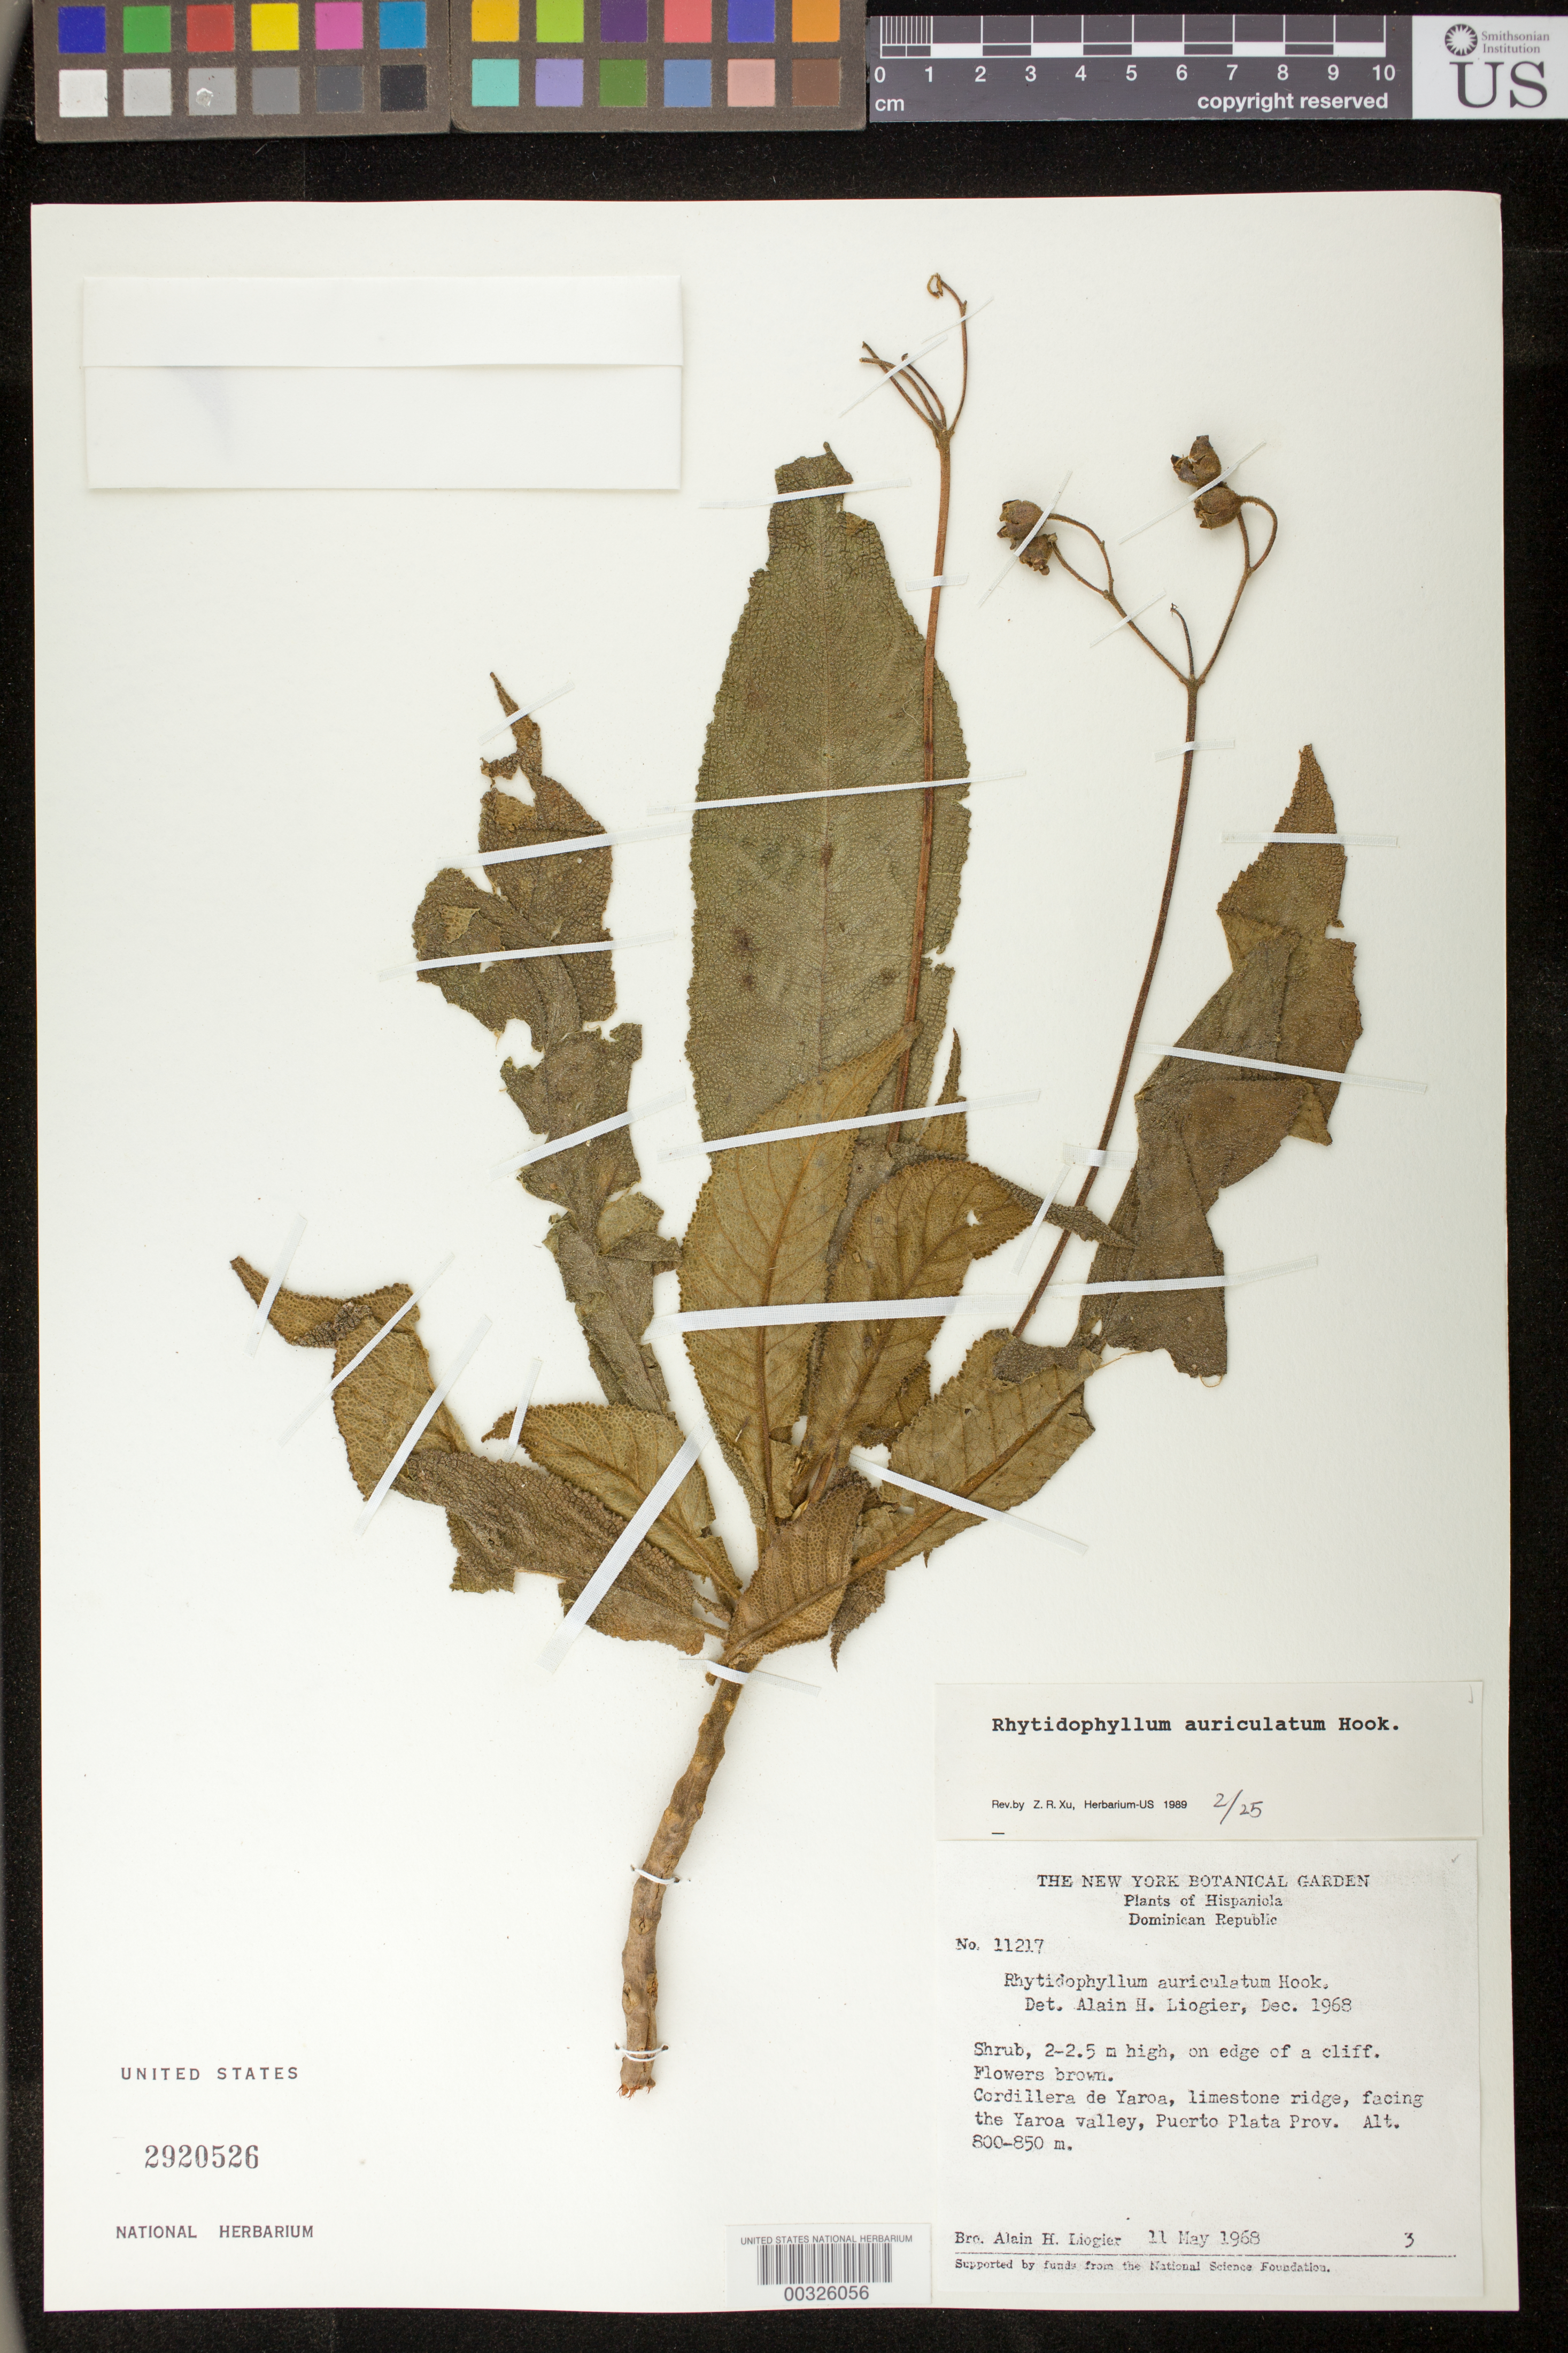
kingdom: Plantae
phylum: Tracheophyta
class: Magnoliopsida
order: Lamiales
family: Gesneriaceae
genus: Rhytidophyllum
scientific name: Rhytidophyllum auriculatum var. angustatum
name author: Urb.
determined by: Skog, Laurence E.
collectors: A. H. Liogier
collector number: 11217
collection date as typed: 11 May 1968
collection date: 1968-05-11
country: Dominican Republic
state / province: Puerto Plata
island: Hispaniola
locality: Cordillera de Yaroa, facing the Yaroa valley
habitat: Limestone ridge; on edge of a cliff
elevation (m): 800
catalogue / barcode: US 2920526